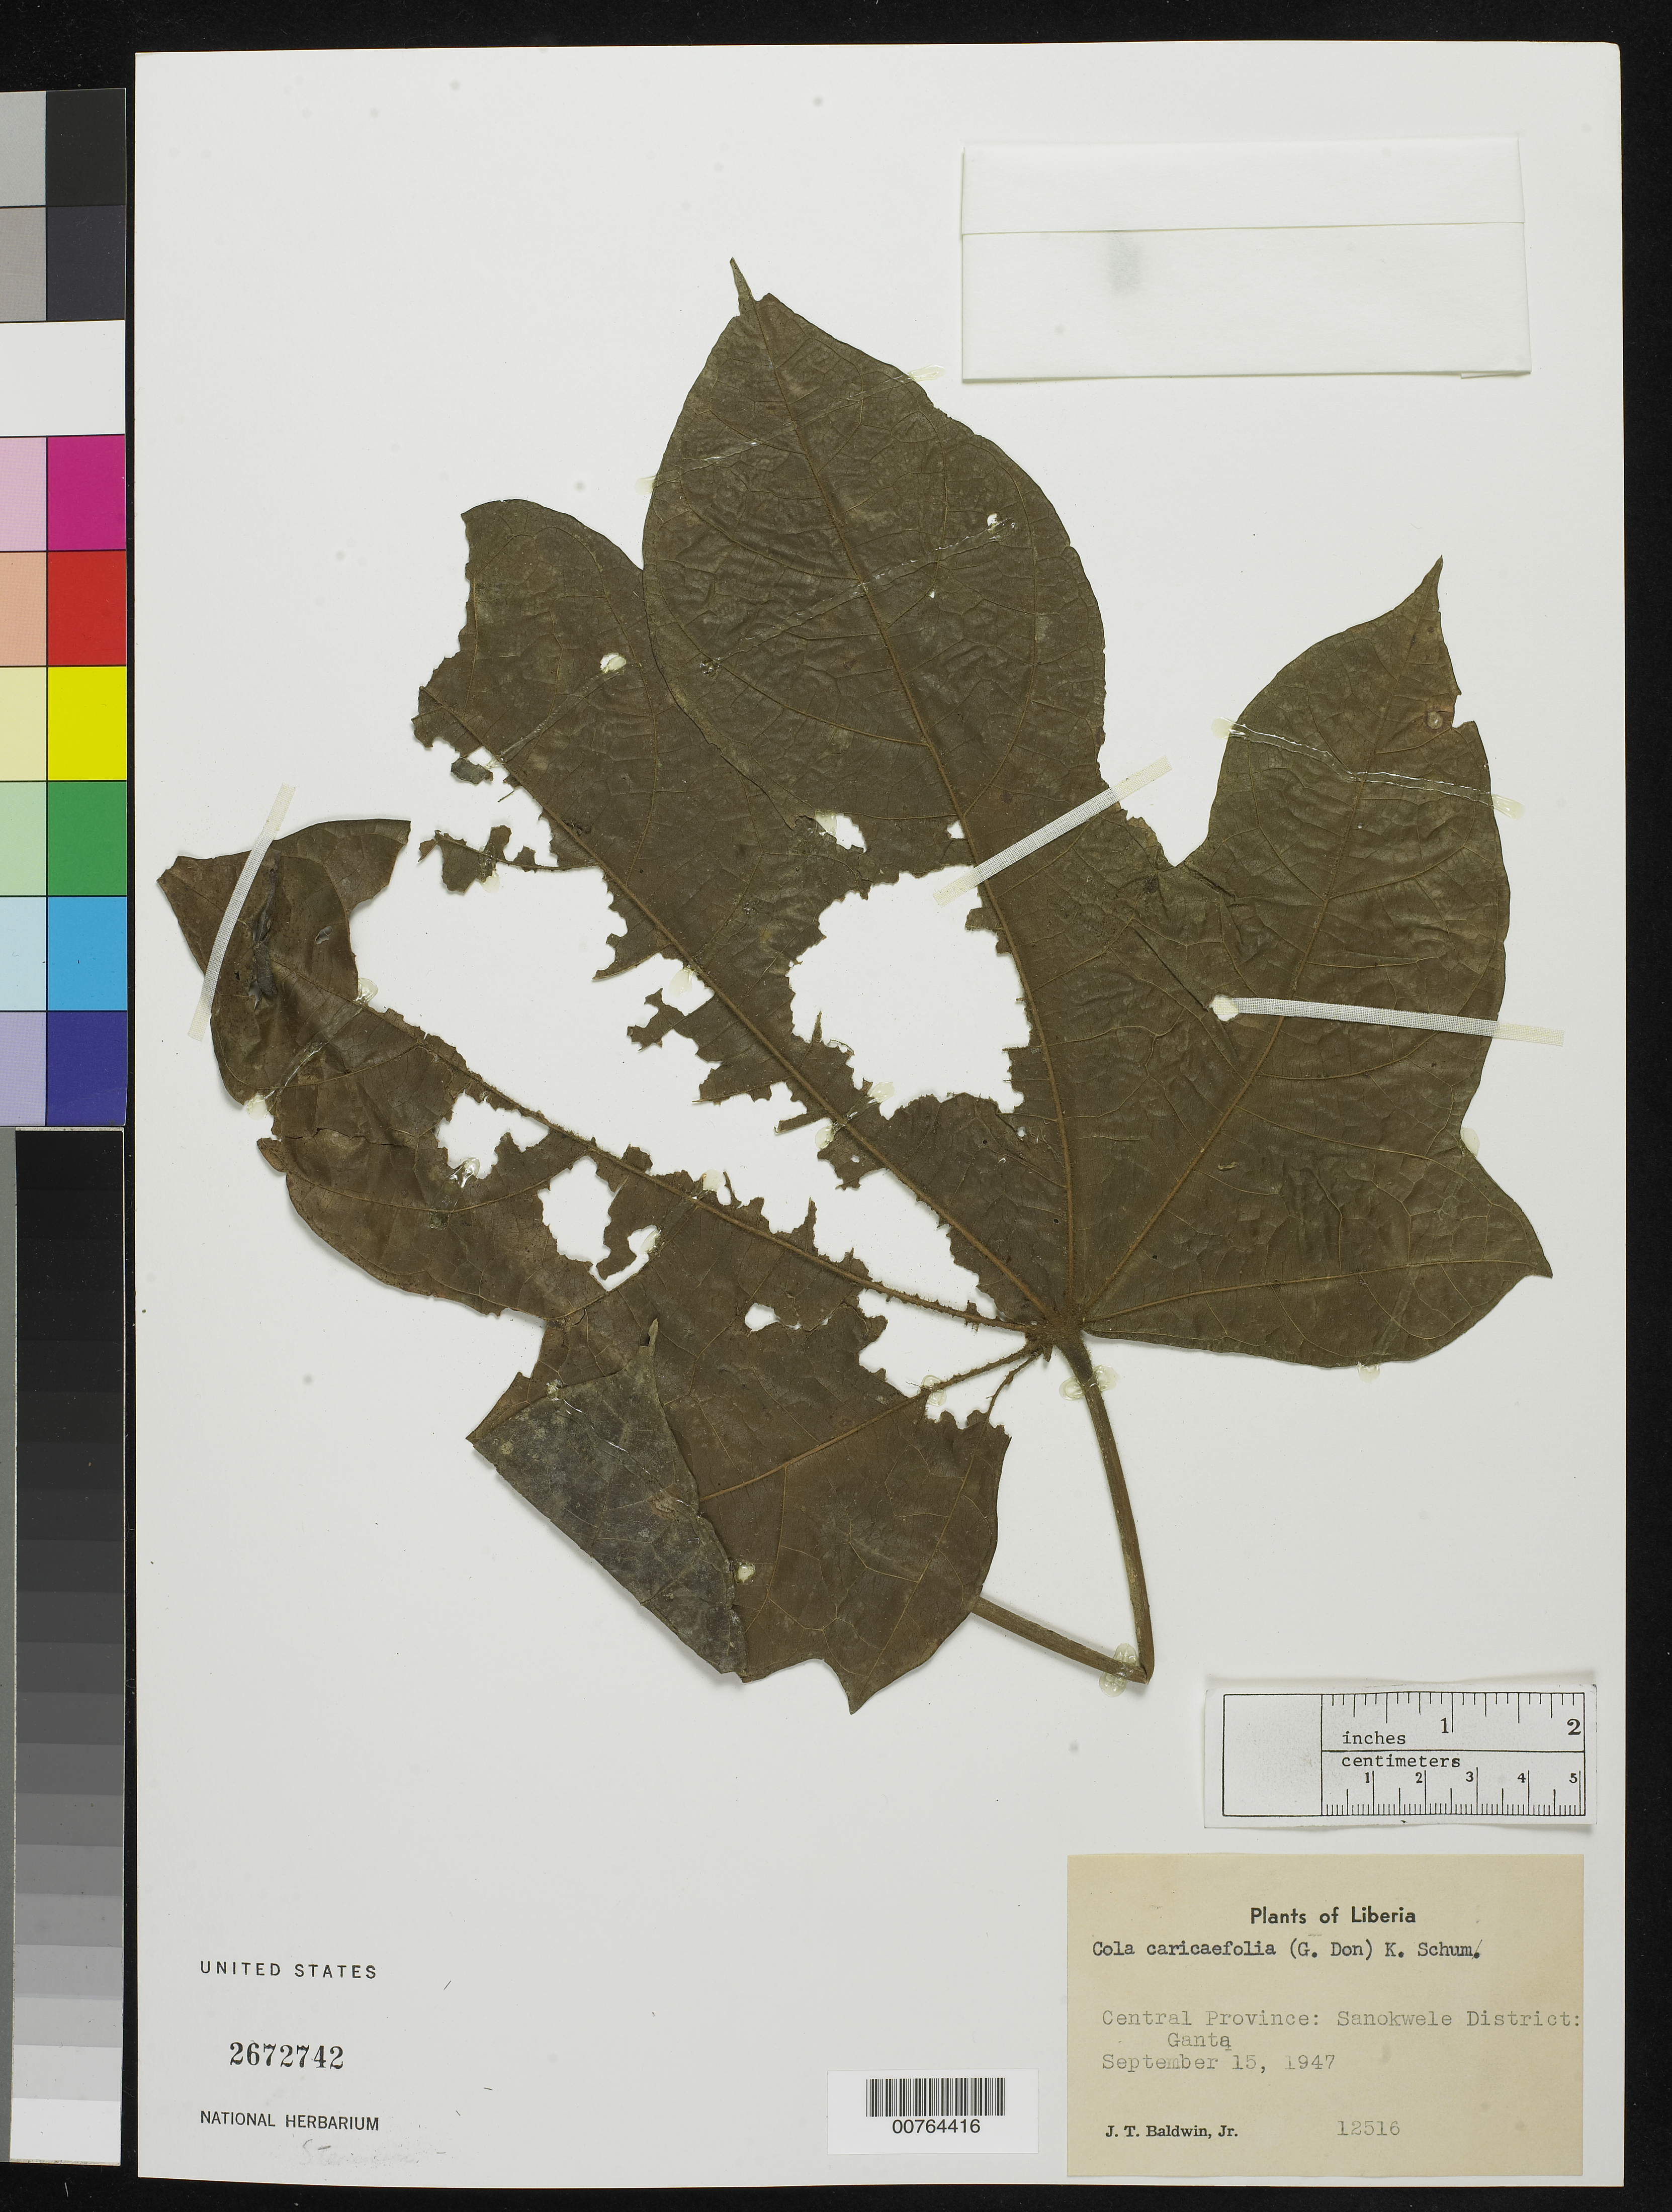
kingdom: Plantae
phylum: Tracheophyta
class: Magnoliopsida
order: Malvales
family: Malvaceae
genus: Cola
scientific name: Cola chlamydantha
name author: K. Schum.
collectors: J. T. Baldwin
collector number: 12516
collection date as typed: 15 Sep 1947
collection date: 1947-09-15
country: Liberia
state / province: Nimba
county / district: Ganta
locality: Central Province: Sanokwele District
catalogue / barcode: US 2672742